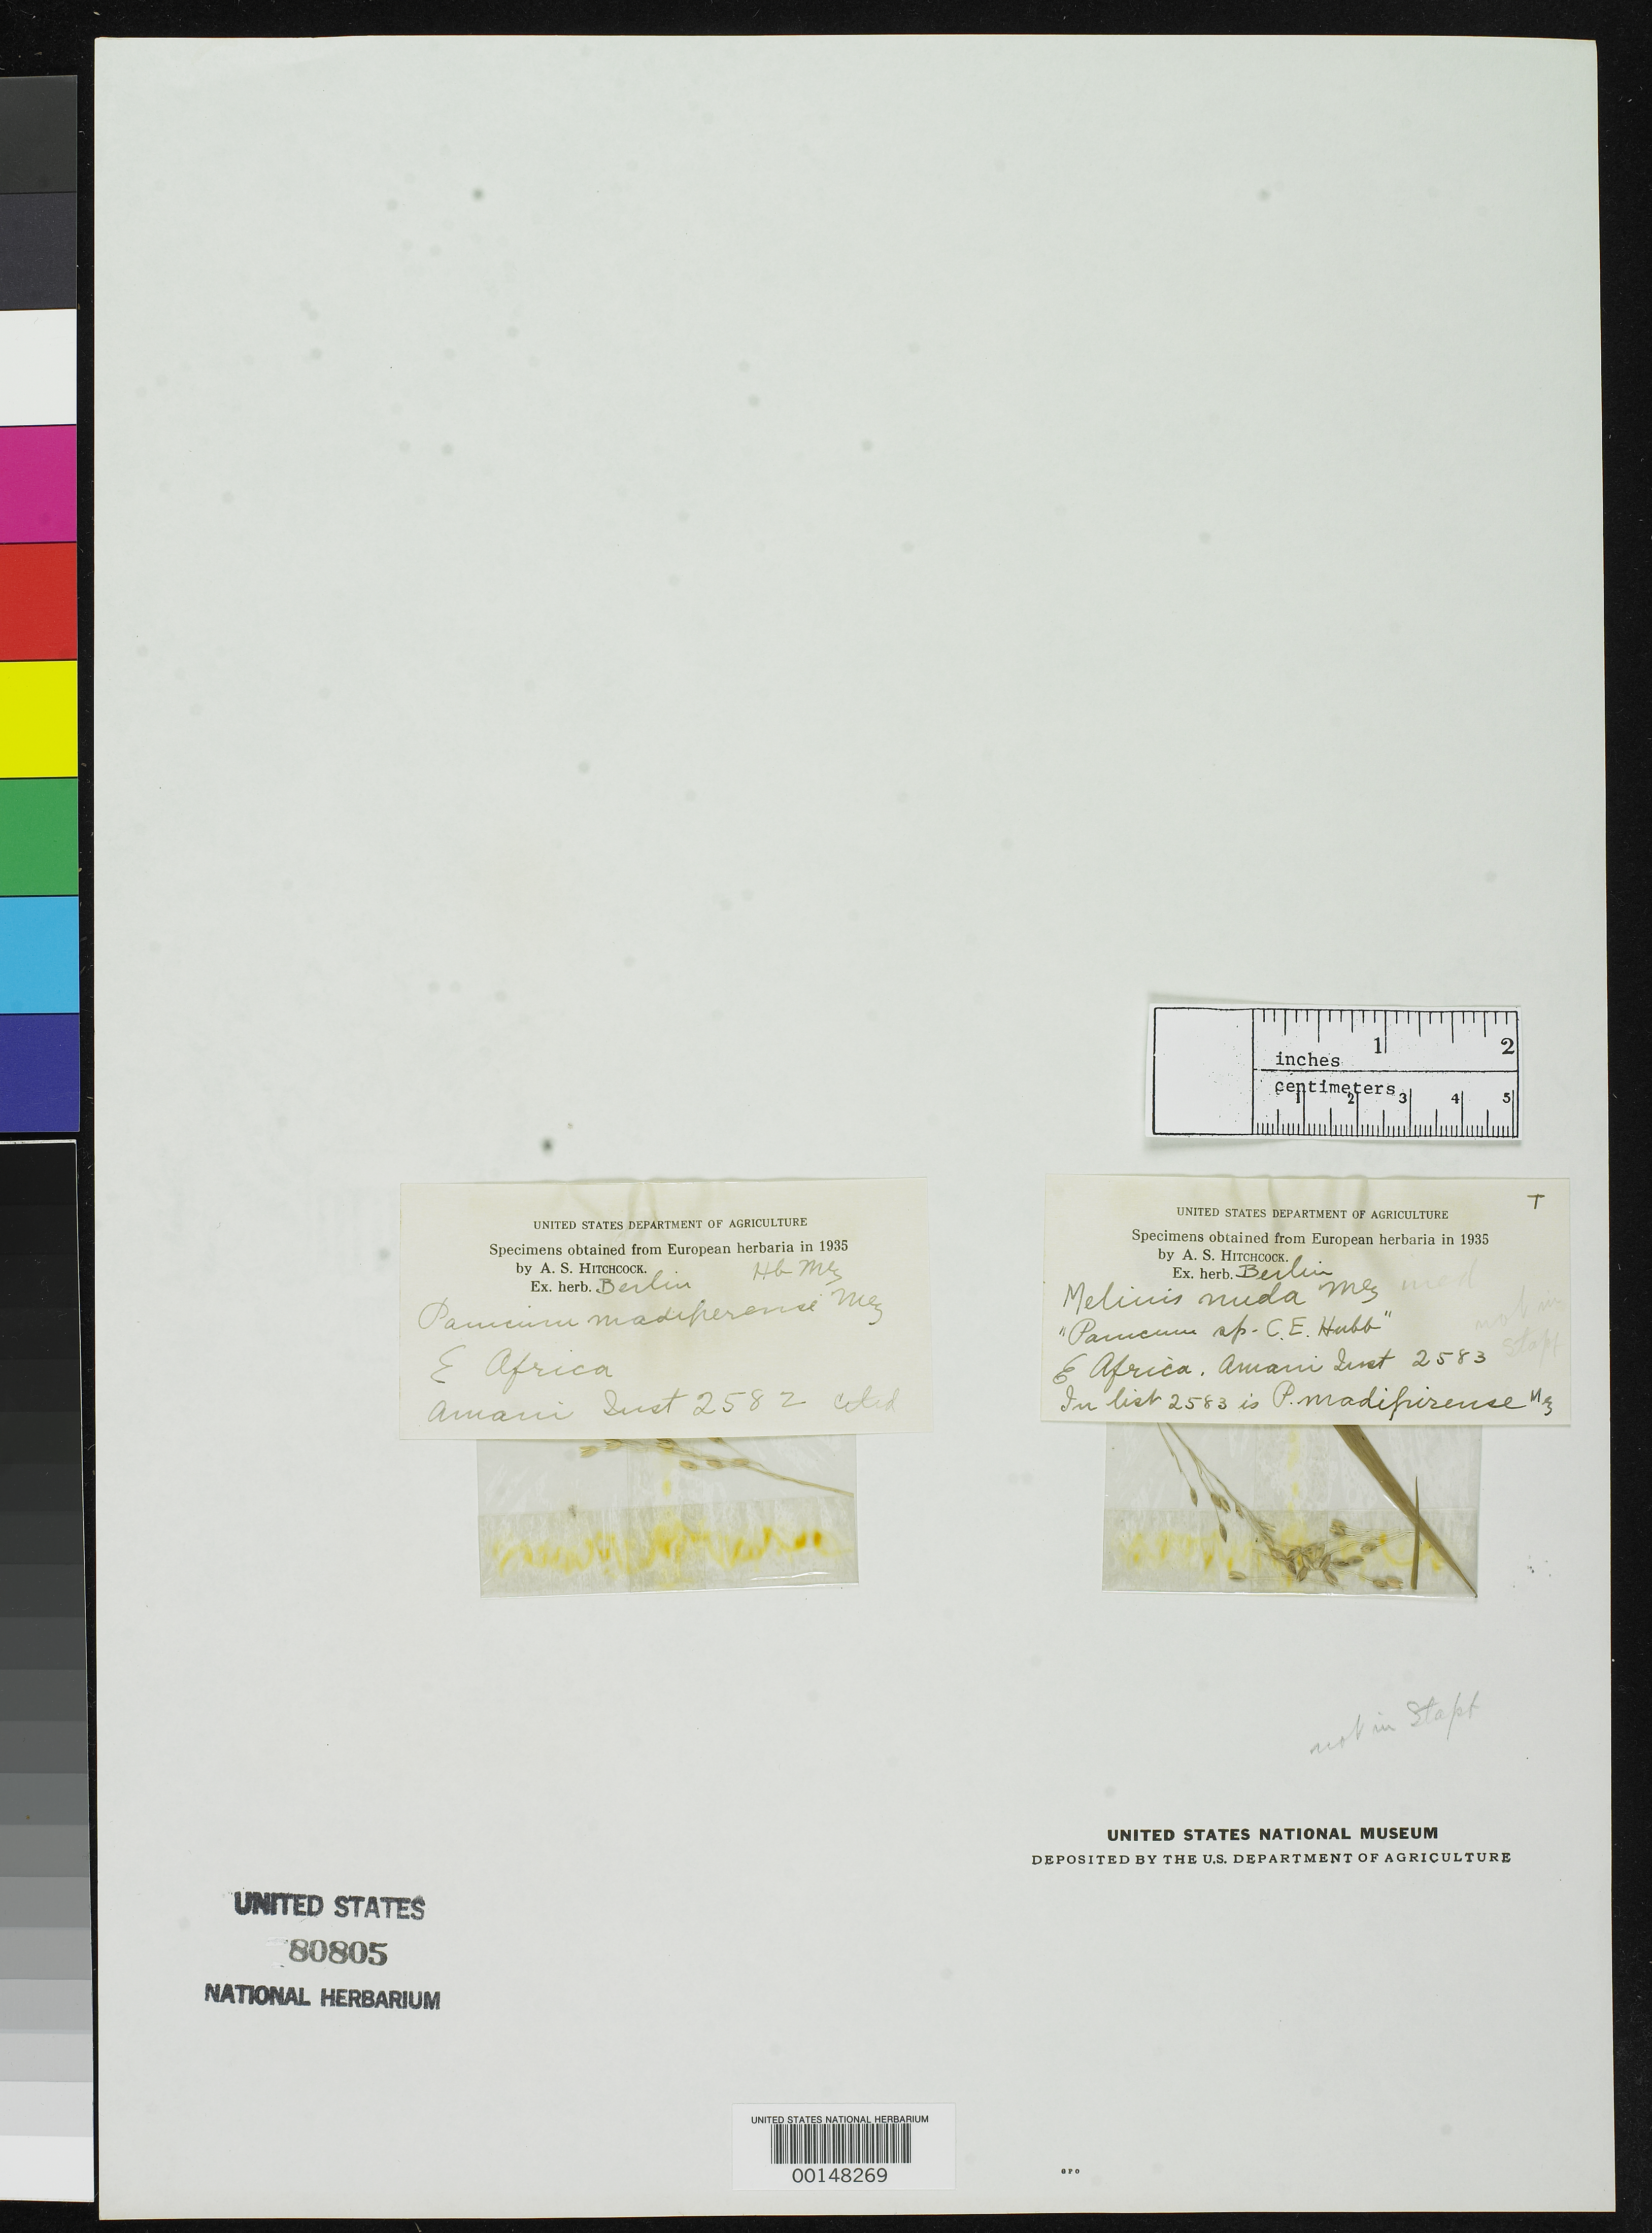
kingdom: Plantae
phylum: Tracheophyta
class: Liliopsida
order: Poales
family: Poaceae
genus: Panicum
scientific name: Panicum madipirense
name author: Mez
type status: Syntype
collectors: A. W. P. Zimmermann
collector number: Amani Inst. 2582, 2583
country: Tanzania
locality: Madibira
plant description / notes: Fragmentary material of (syn) type specimens ex herb. Mez (Berlin)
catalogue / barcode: US 80805